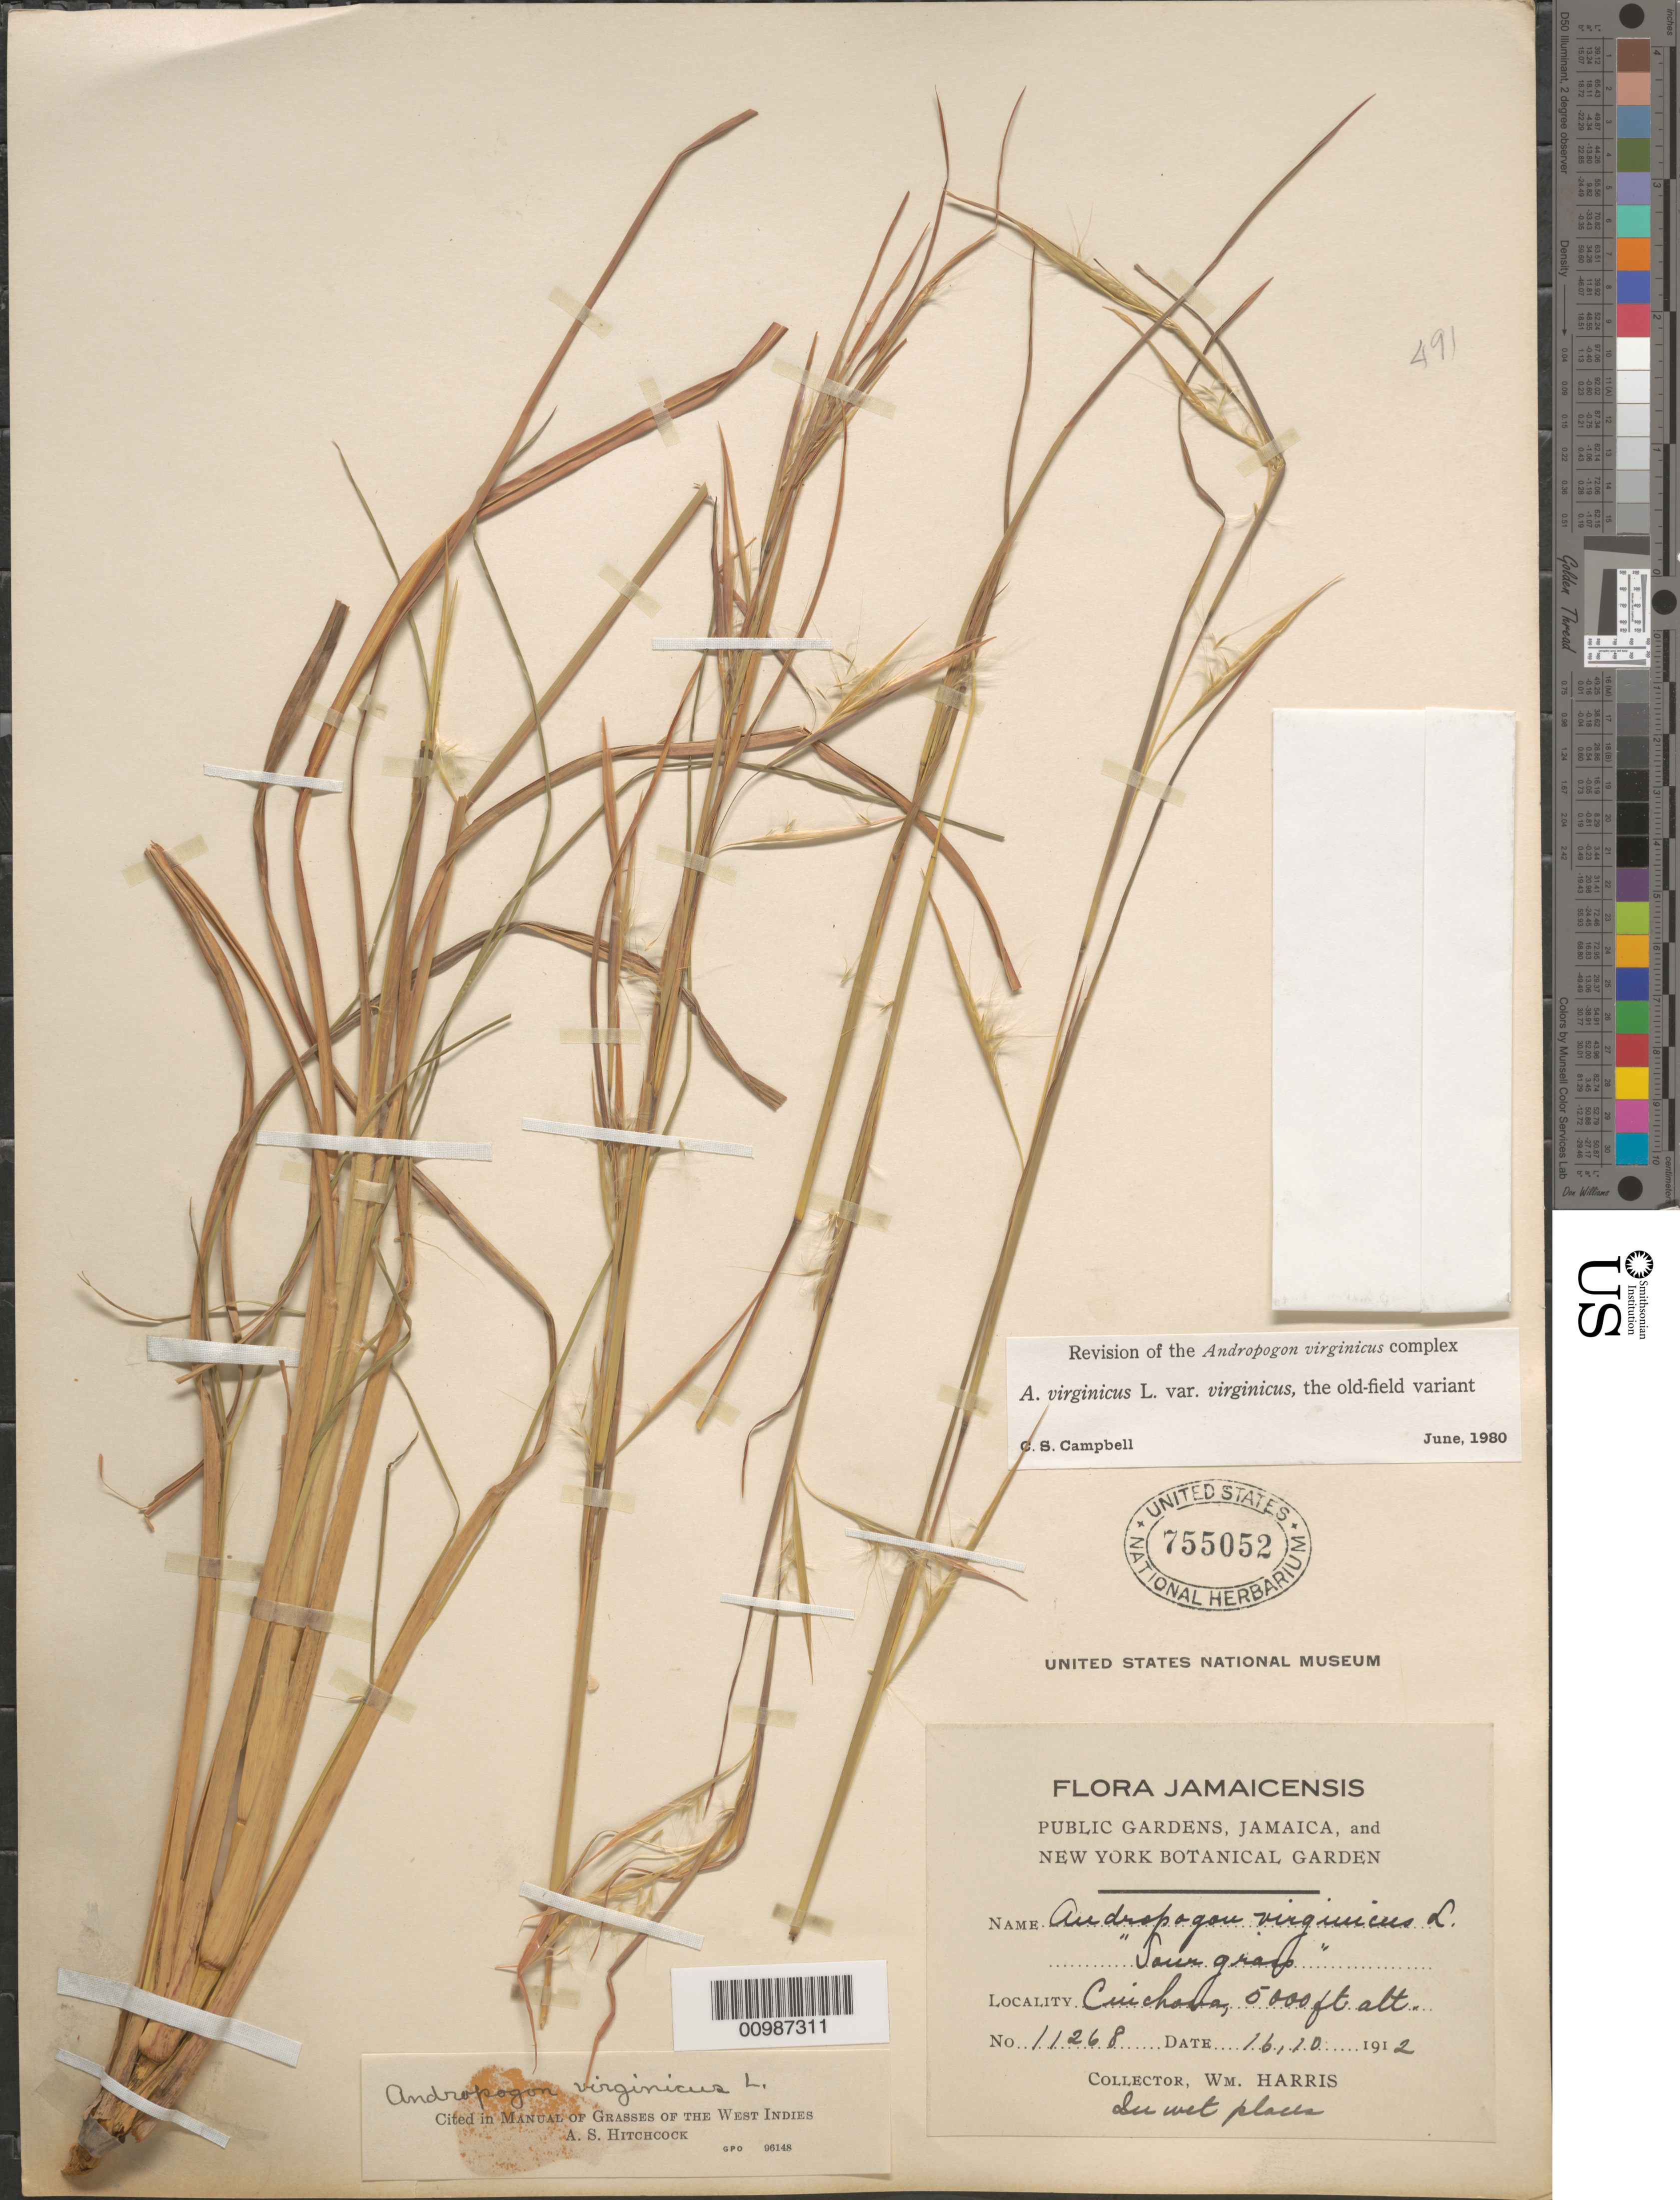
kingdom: Plantae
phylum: Tracheophyta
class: Liliopsida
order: Poales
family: Poaceae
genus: Andropogon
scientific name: Andropogon virginicus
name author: L.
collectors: W. H. Harris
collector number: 11268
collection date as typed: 16 Oct 1912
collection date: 1912-10-16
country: Jamaica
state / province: Saint Andrew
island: Jamaica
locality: Cinchona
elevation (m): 1524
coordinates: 0 N, 0 E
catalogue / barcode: US 755052